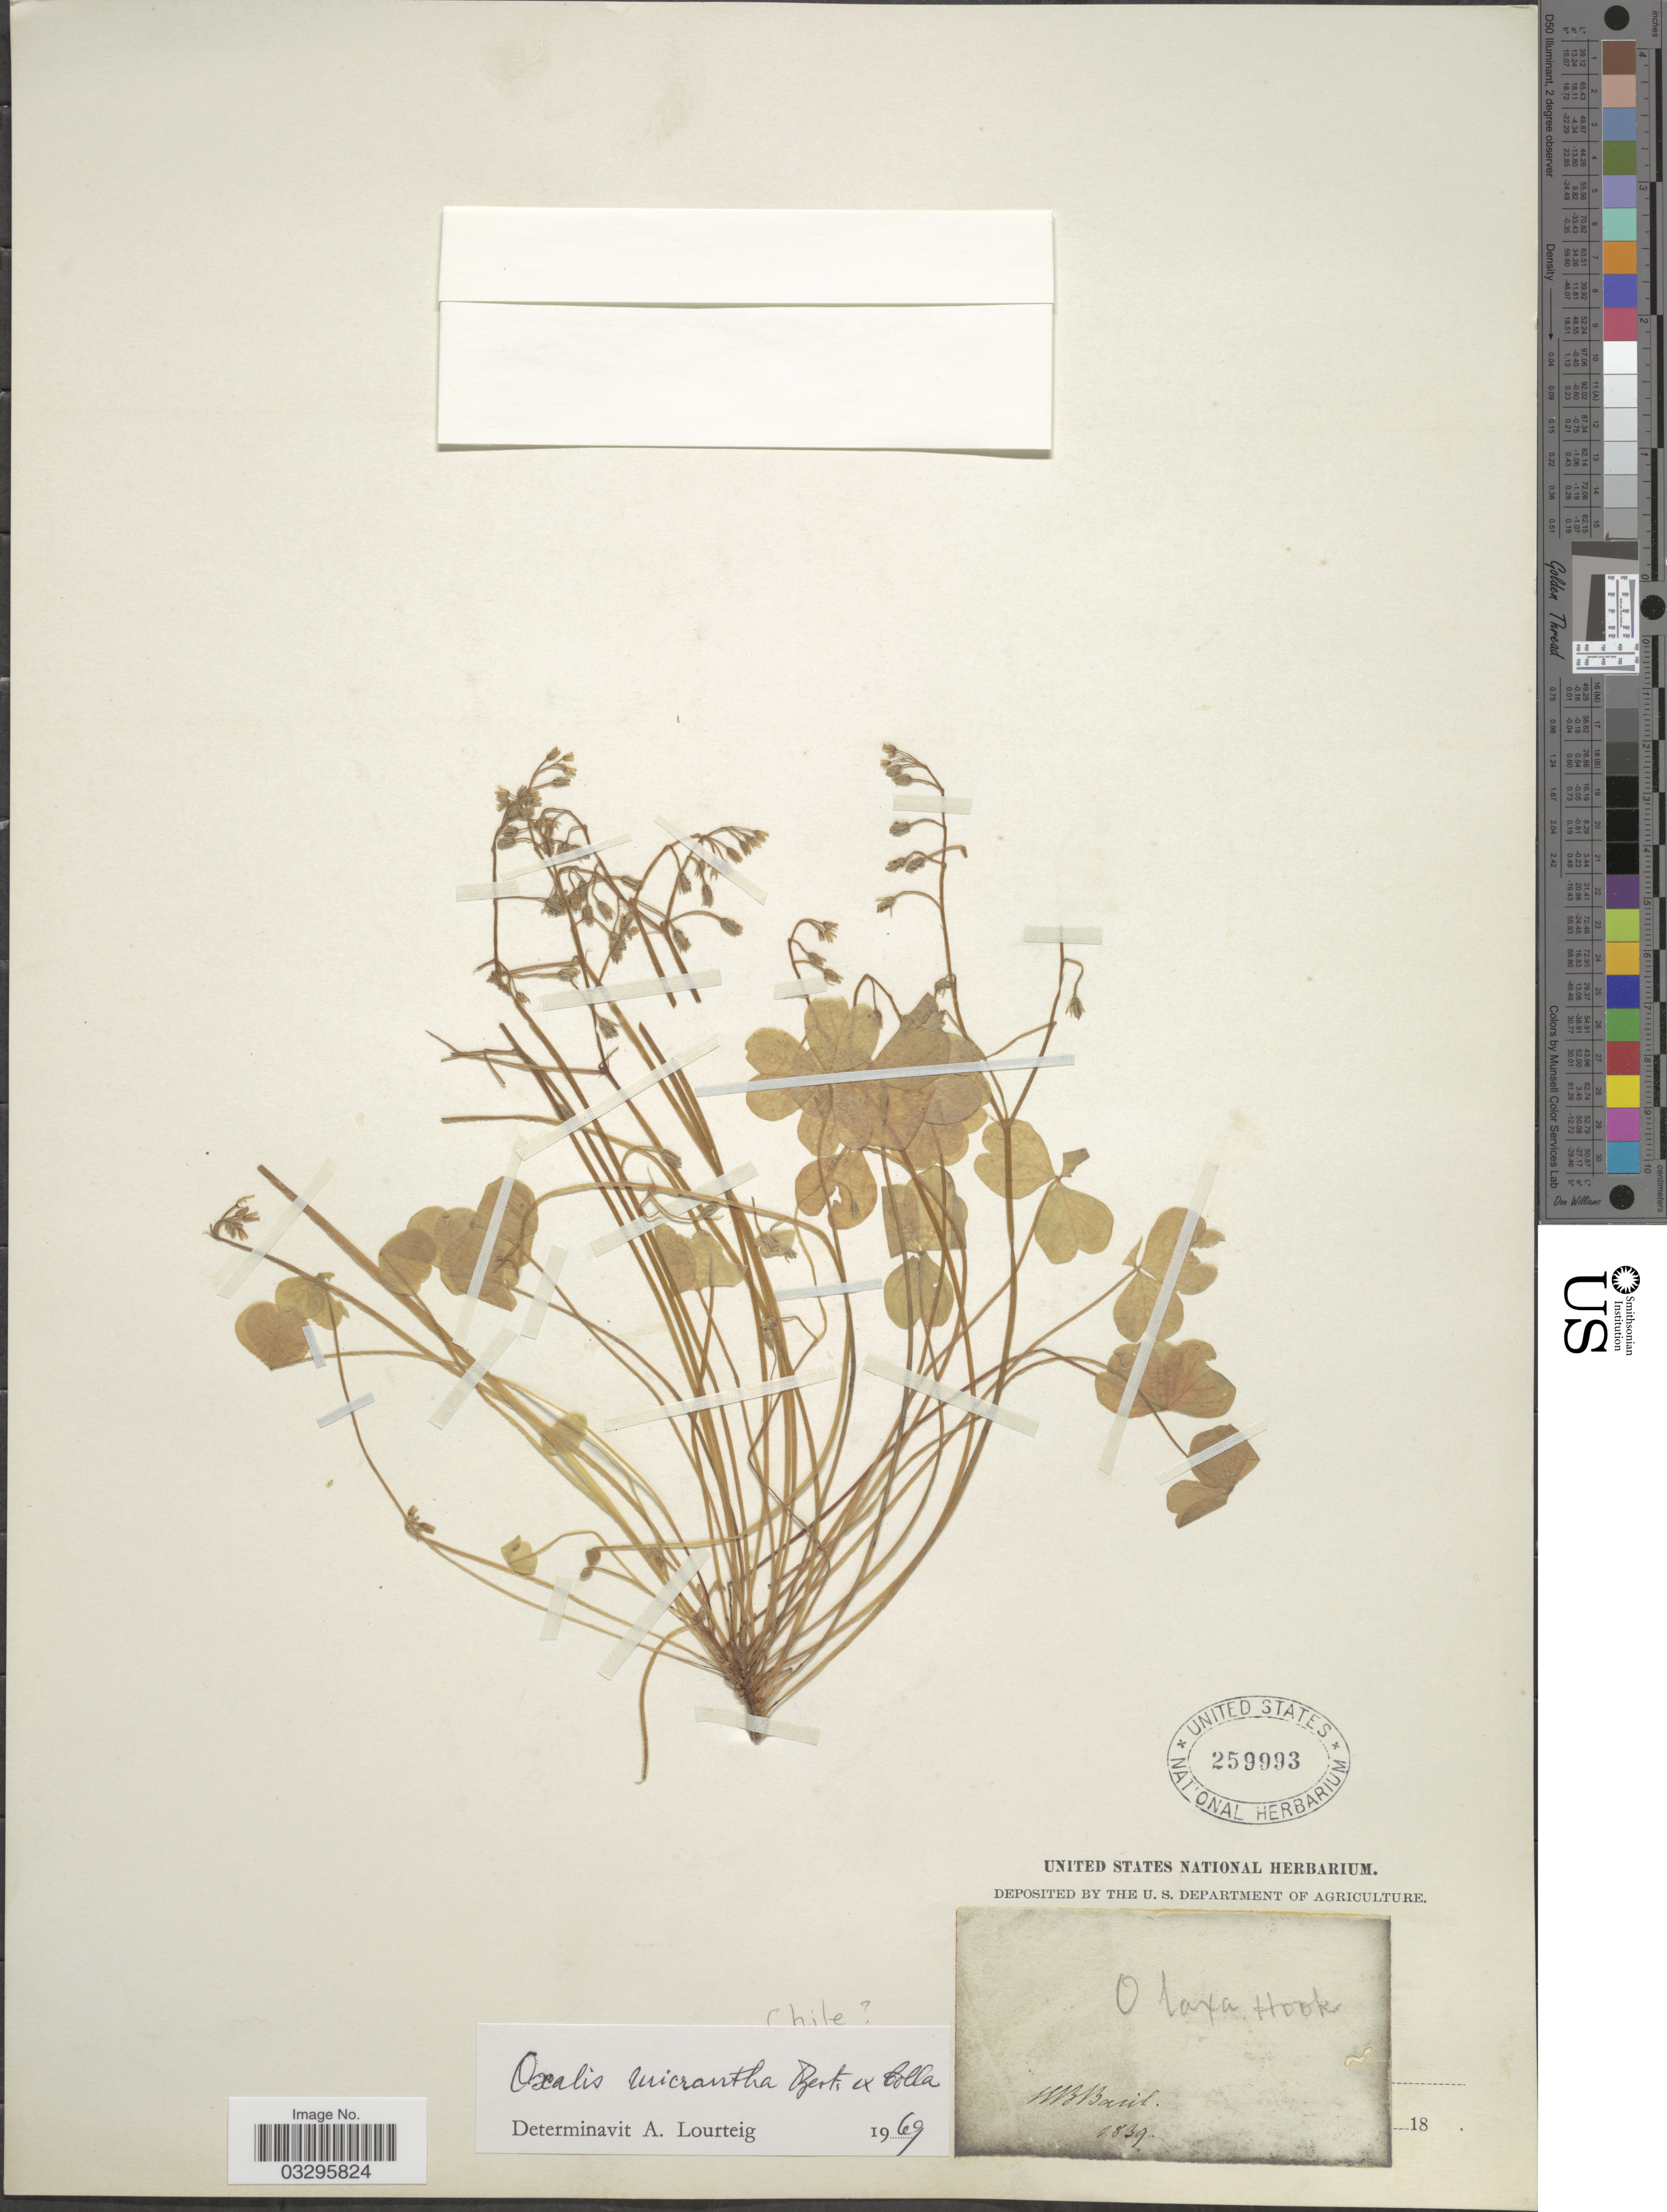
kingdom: Plantae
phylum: Tracheophyta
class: Magnoliopsida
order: Oxalidales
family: Oxalidaceae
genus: Oxalis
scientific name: Oxalis micrantha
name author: Bertero ex Savi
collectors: ex herb. United States National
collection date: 1839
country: Chile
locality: H. B. Basil.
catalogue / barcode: US 259993